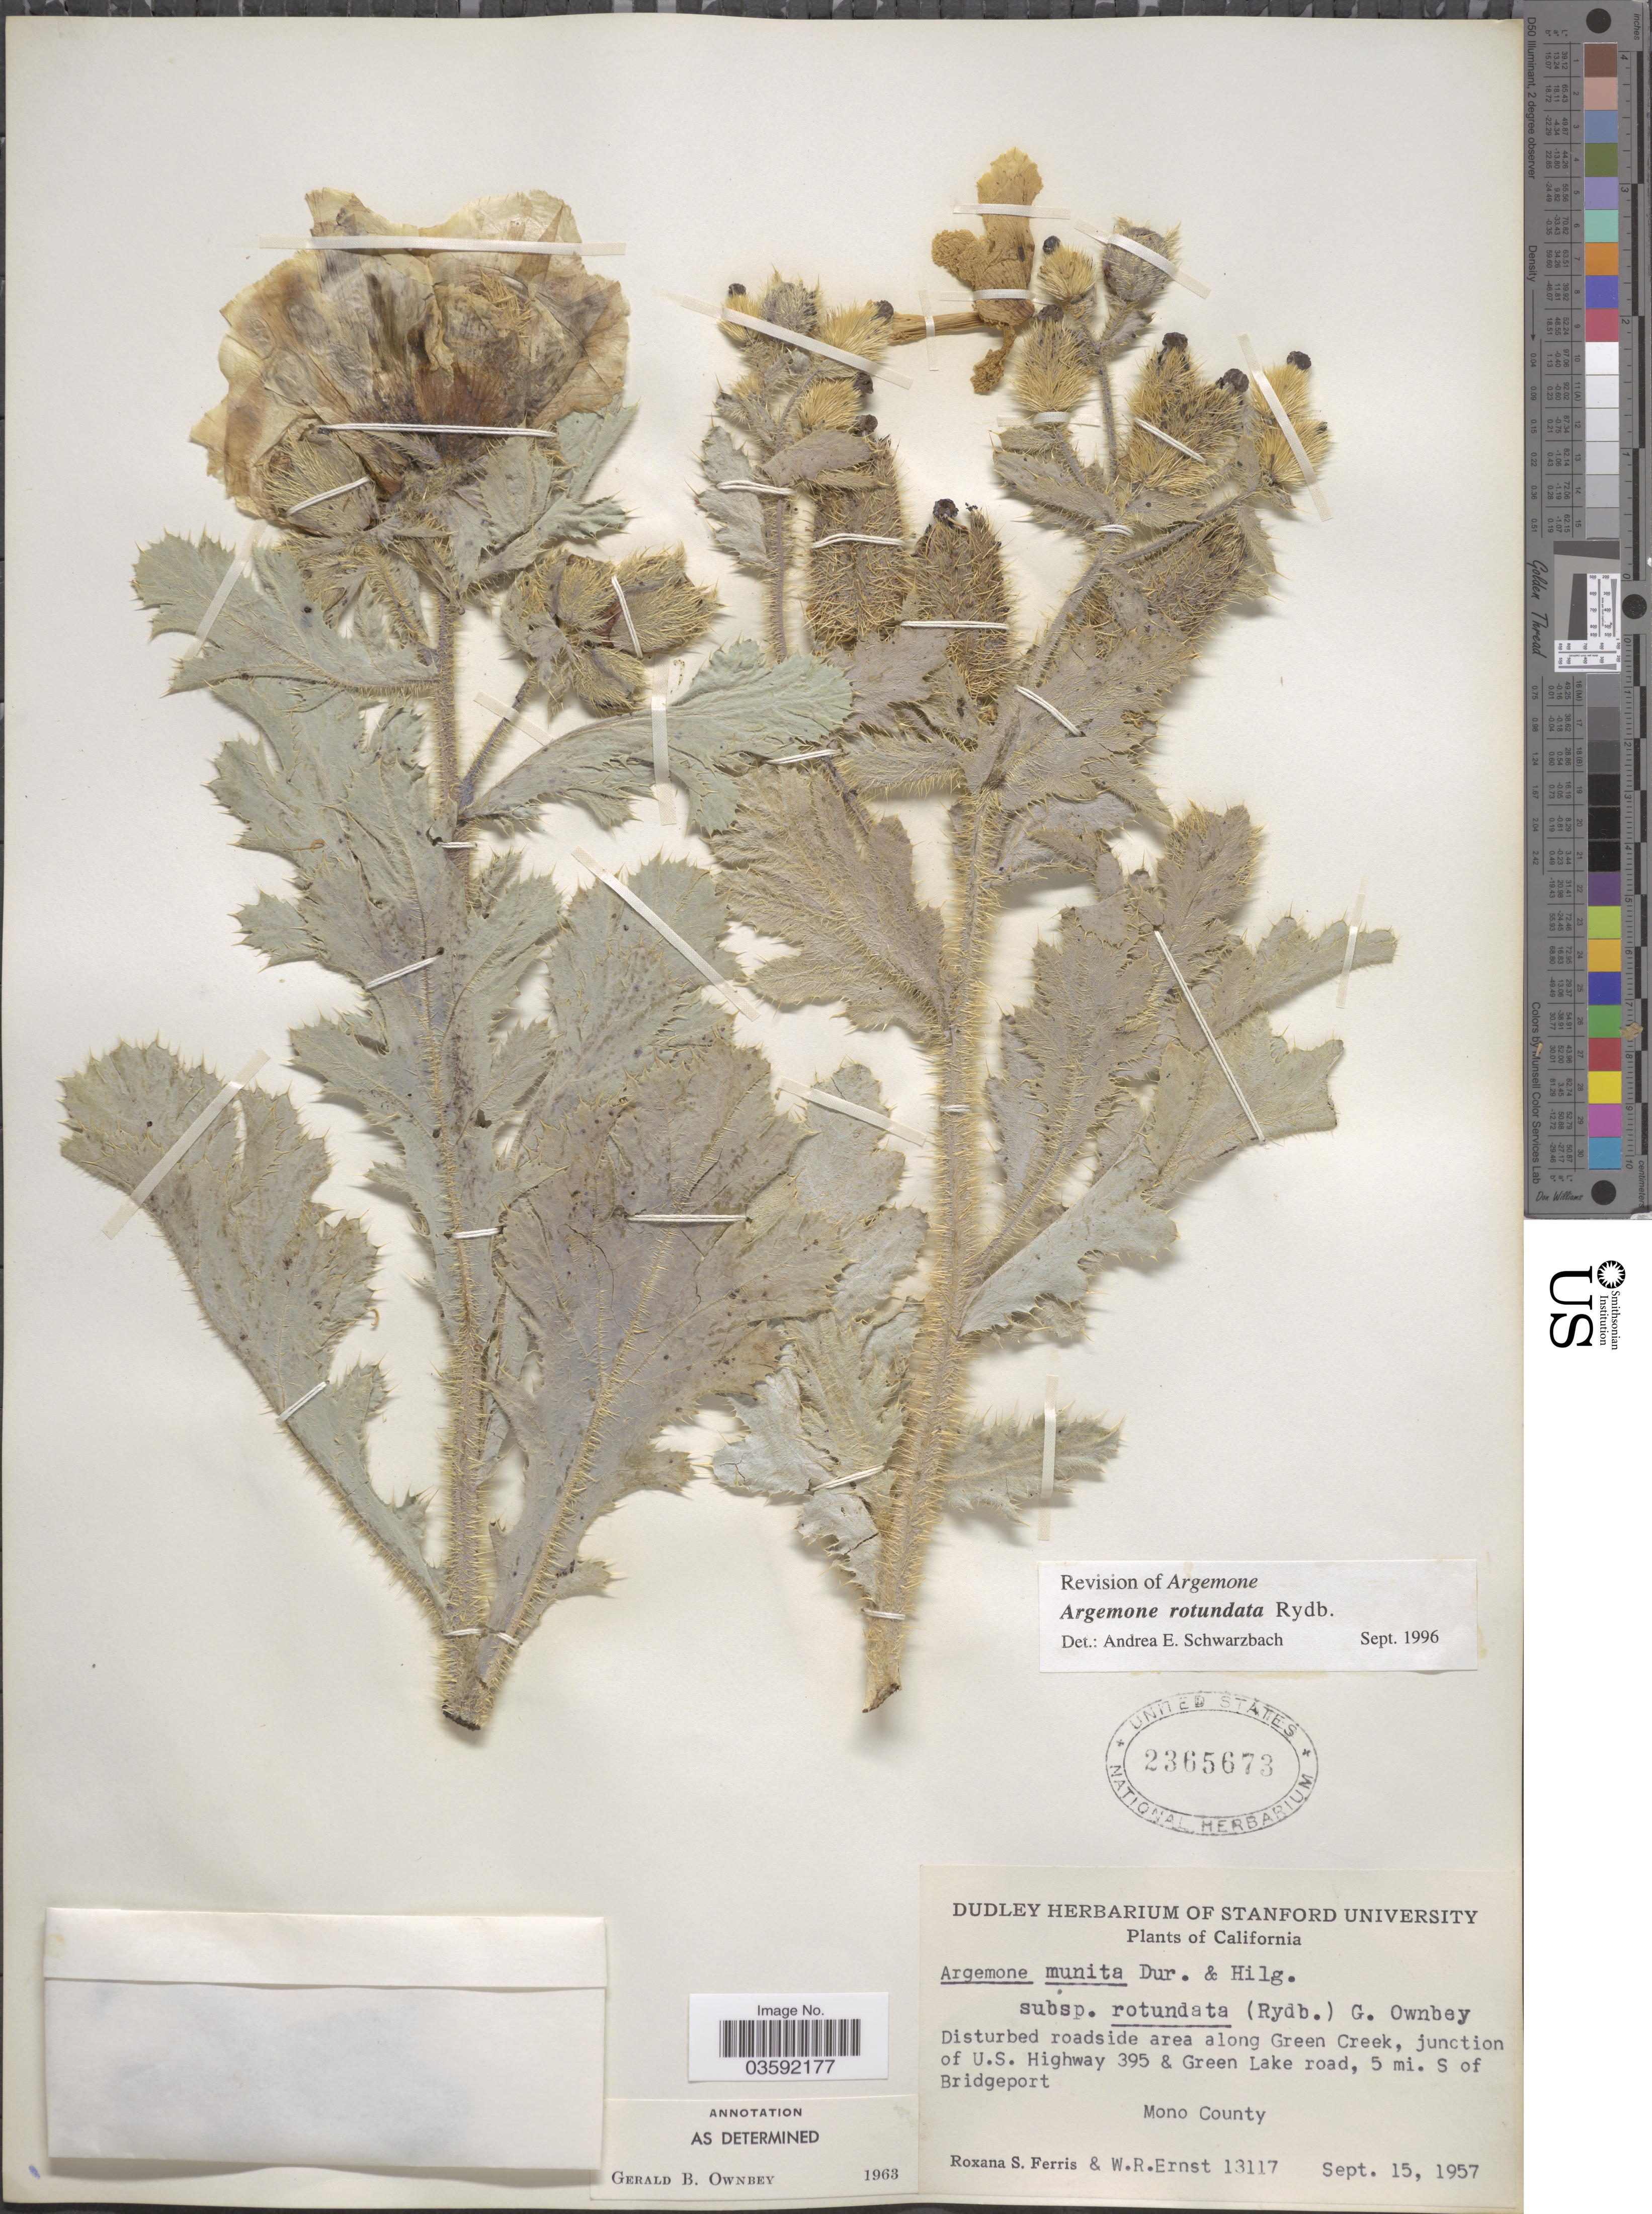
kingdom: Plantae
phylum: Tracheophyta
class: Magnoliopsida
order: Ranunculales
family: Papaveraceae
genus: Argemone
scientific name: Argemone rotundata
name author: Rydb.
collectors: R. S. Ferris & W. R. Ernst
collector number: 13117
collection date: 1957-09-15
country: United States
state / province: California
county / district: Mono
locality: Disturbed roadside area along Green Creek, junction of U.S. Highway 395 & Green Lake road, 5 mi. S of Bridgeport, Mono County.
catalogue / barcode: US 2365673